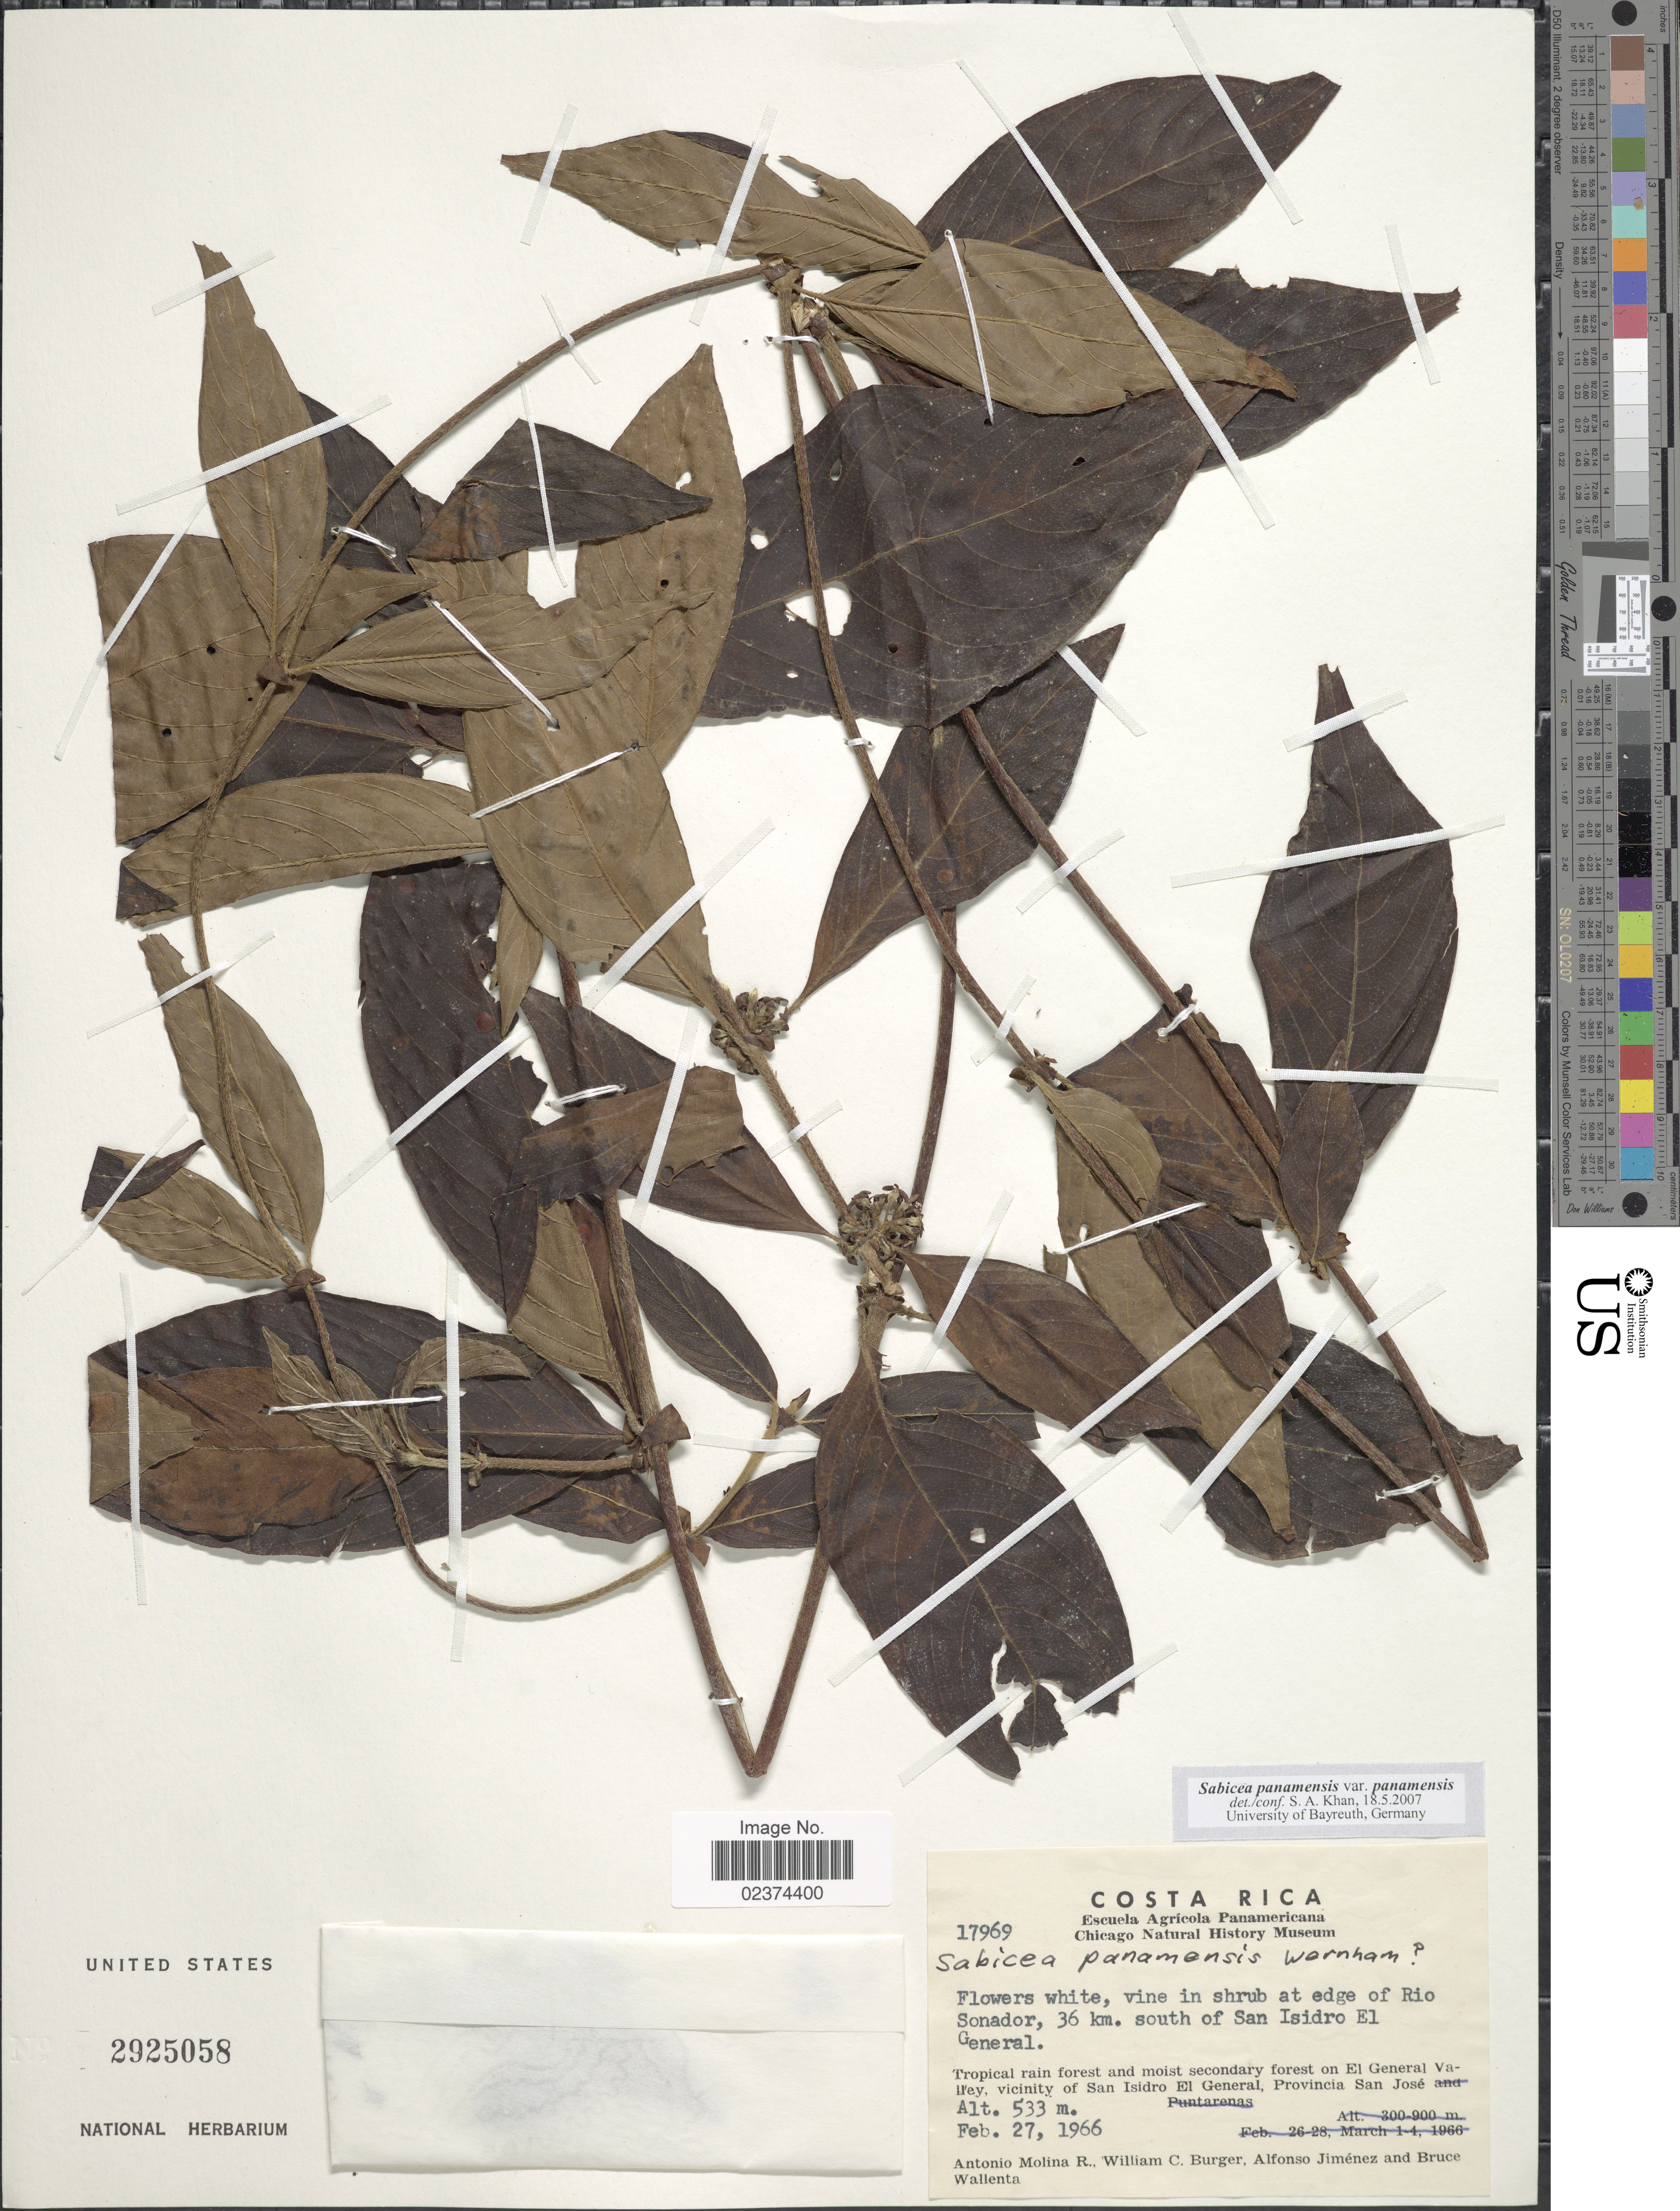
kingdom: Plantae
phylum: Tracheophyta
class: Magnoliopsida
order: Gentianales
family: Rubiaceae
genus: Sabicea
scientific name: Sabicea panamensis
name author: Wernham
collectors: A. Molina R., W. Burger, A. Jiménez & B. Wallenta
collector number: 17969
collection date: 1966-02-27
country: Costa Rica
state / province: San José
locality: Vine in shrub at edge of Rio Sonador, 36 km south of San Isidro El General, Tropical rain forest and moist secondary forest on el General Valley, vicinity of San Isidro El General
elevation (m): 533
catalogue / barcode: US 2925058